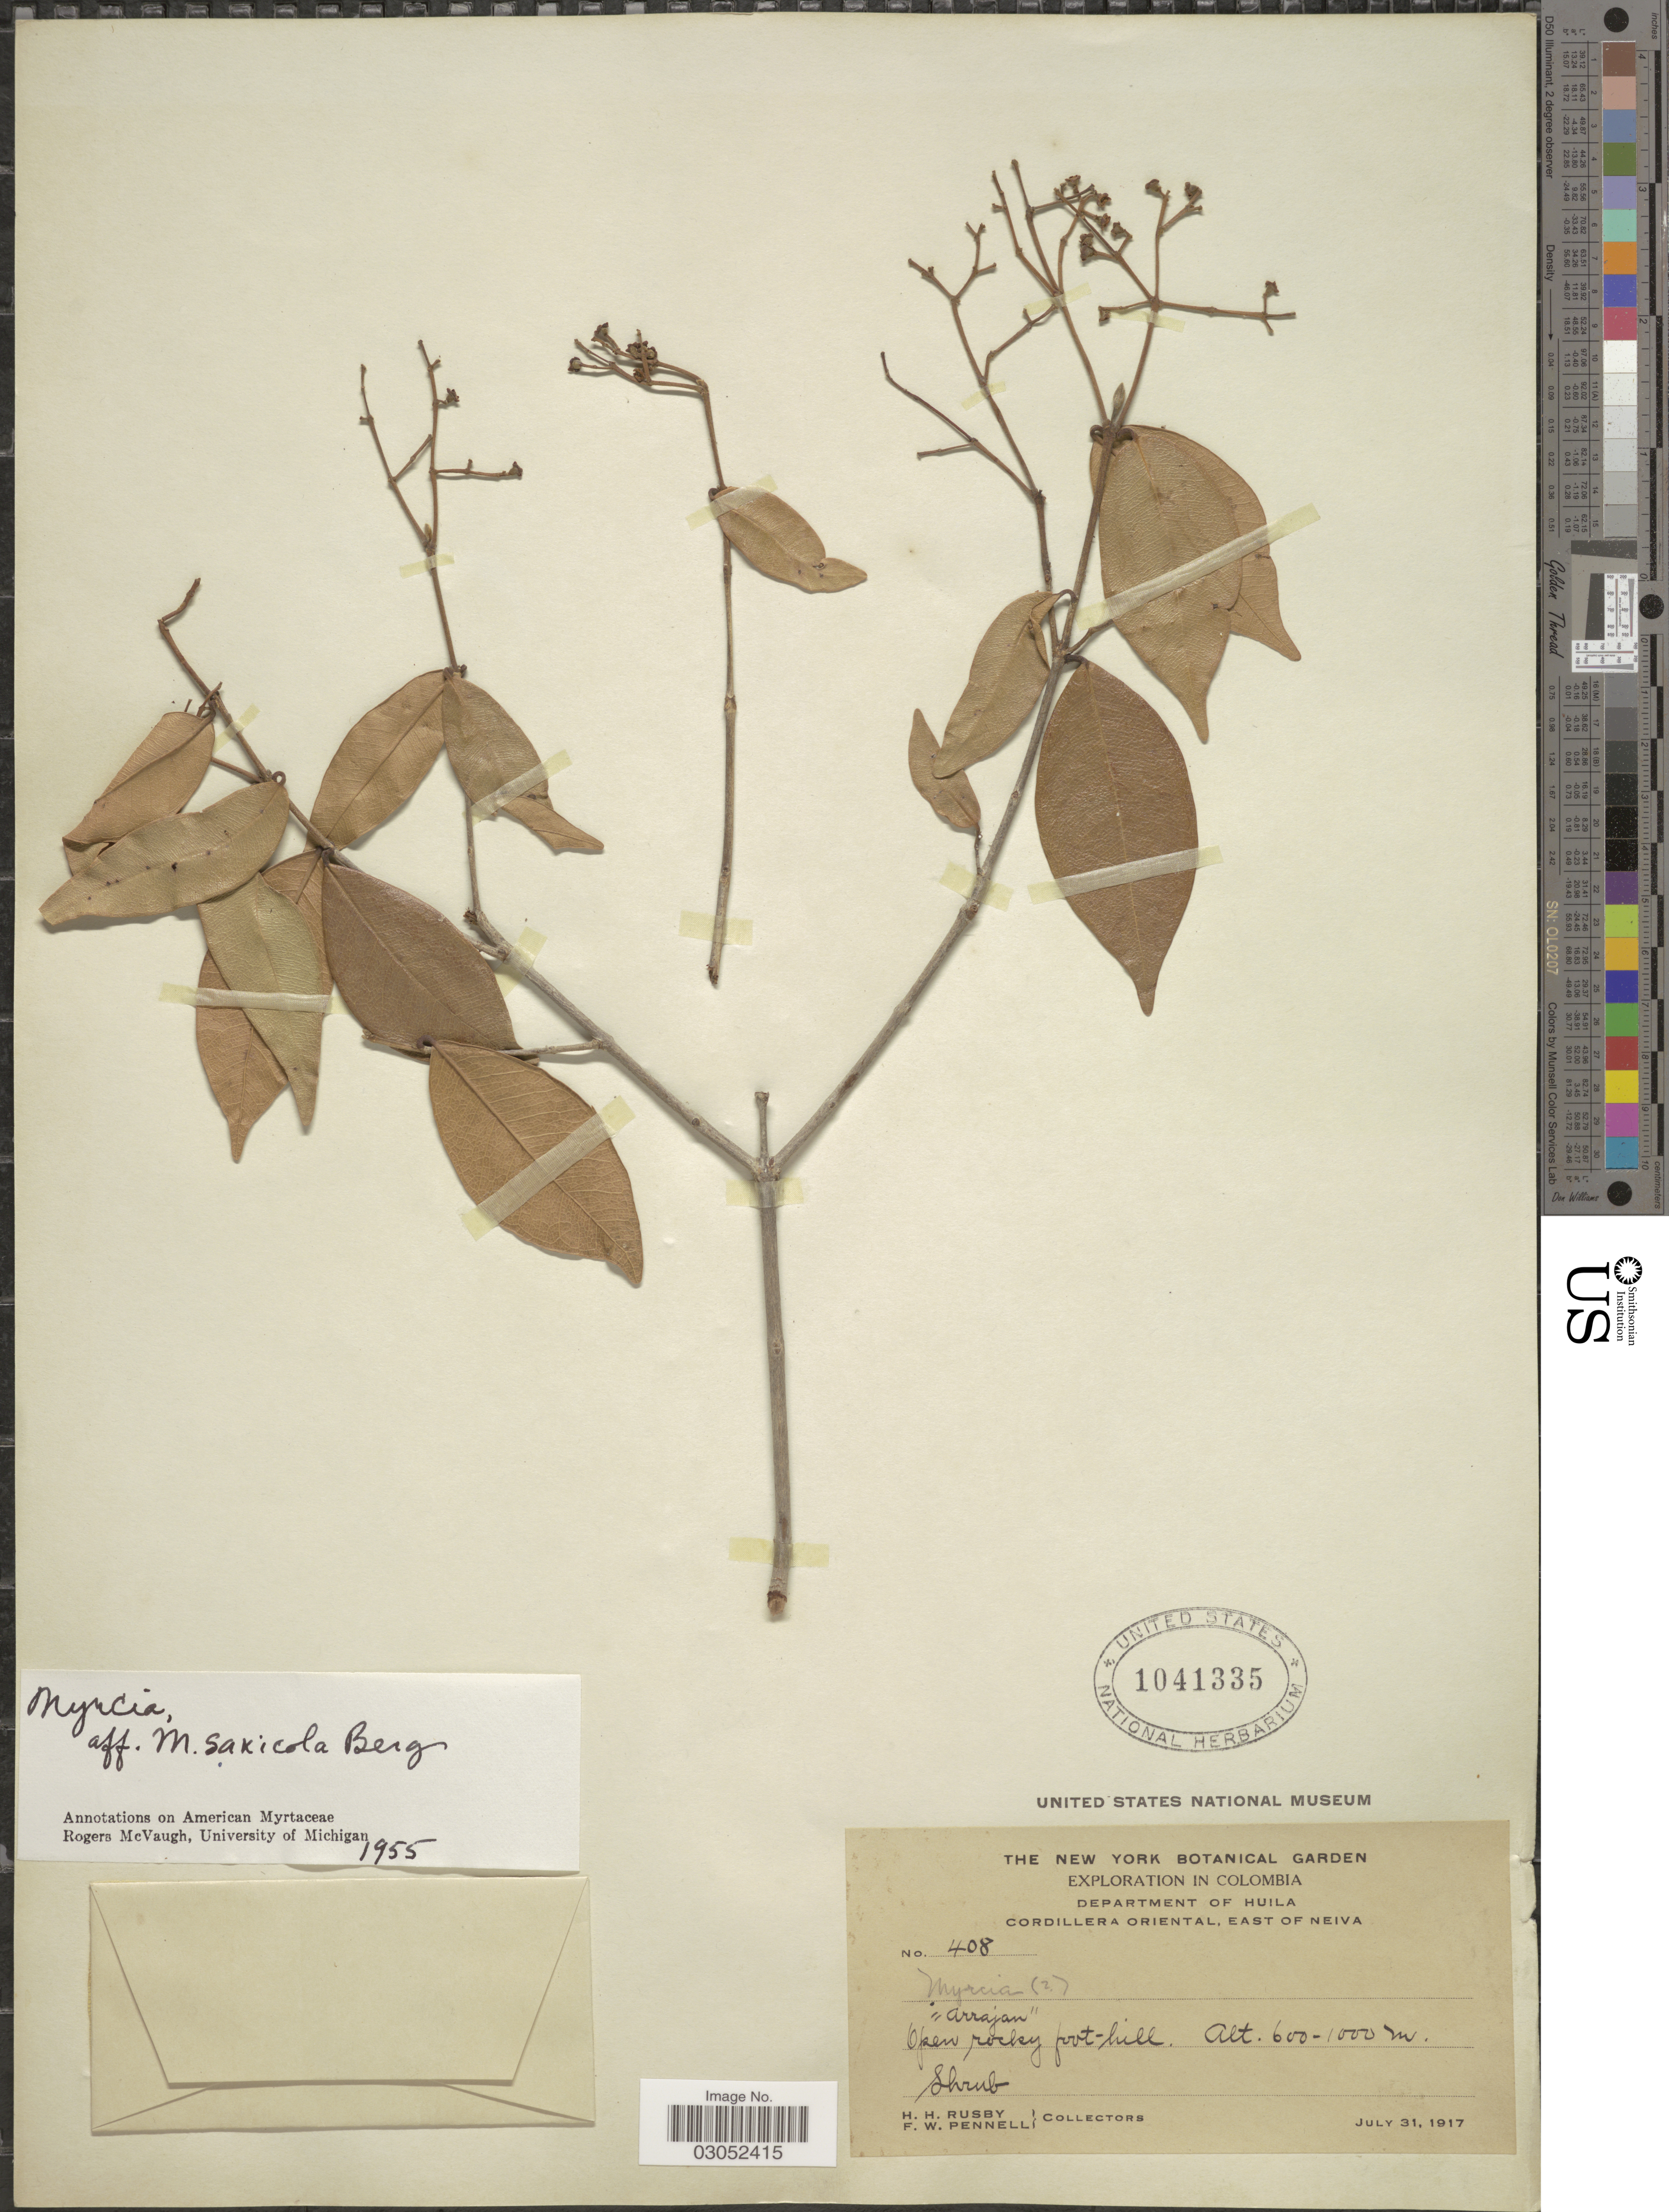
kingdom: Plantae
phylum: Tracheophyta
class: Magnoliopsida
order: Myrtales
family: Myrtaceae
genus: Myrcia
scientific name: Myrcia saxicola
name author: O. Berg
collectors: H. H. Rusby & F. W. Pennell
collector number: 408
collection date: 1917-07-31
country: Colombia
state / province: Huila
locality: Department of Huila. Cordillera Oriental, East of Neiva.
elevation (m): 600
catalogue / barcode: US 1041335